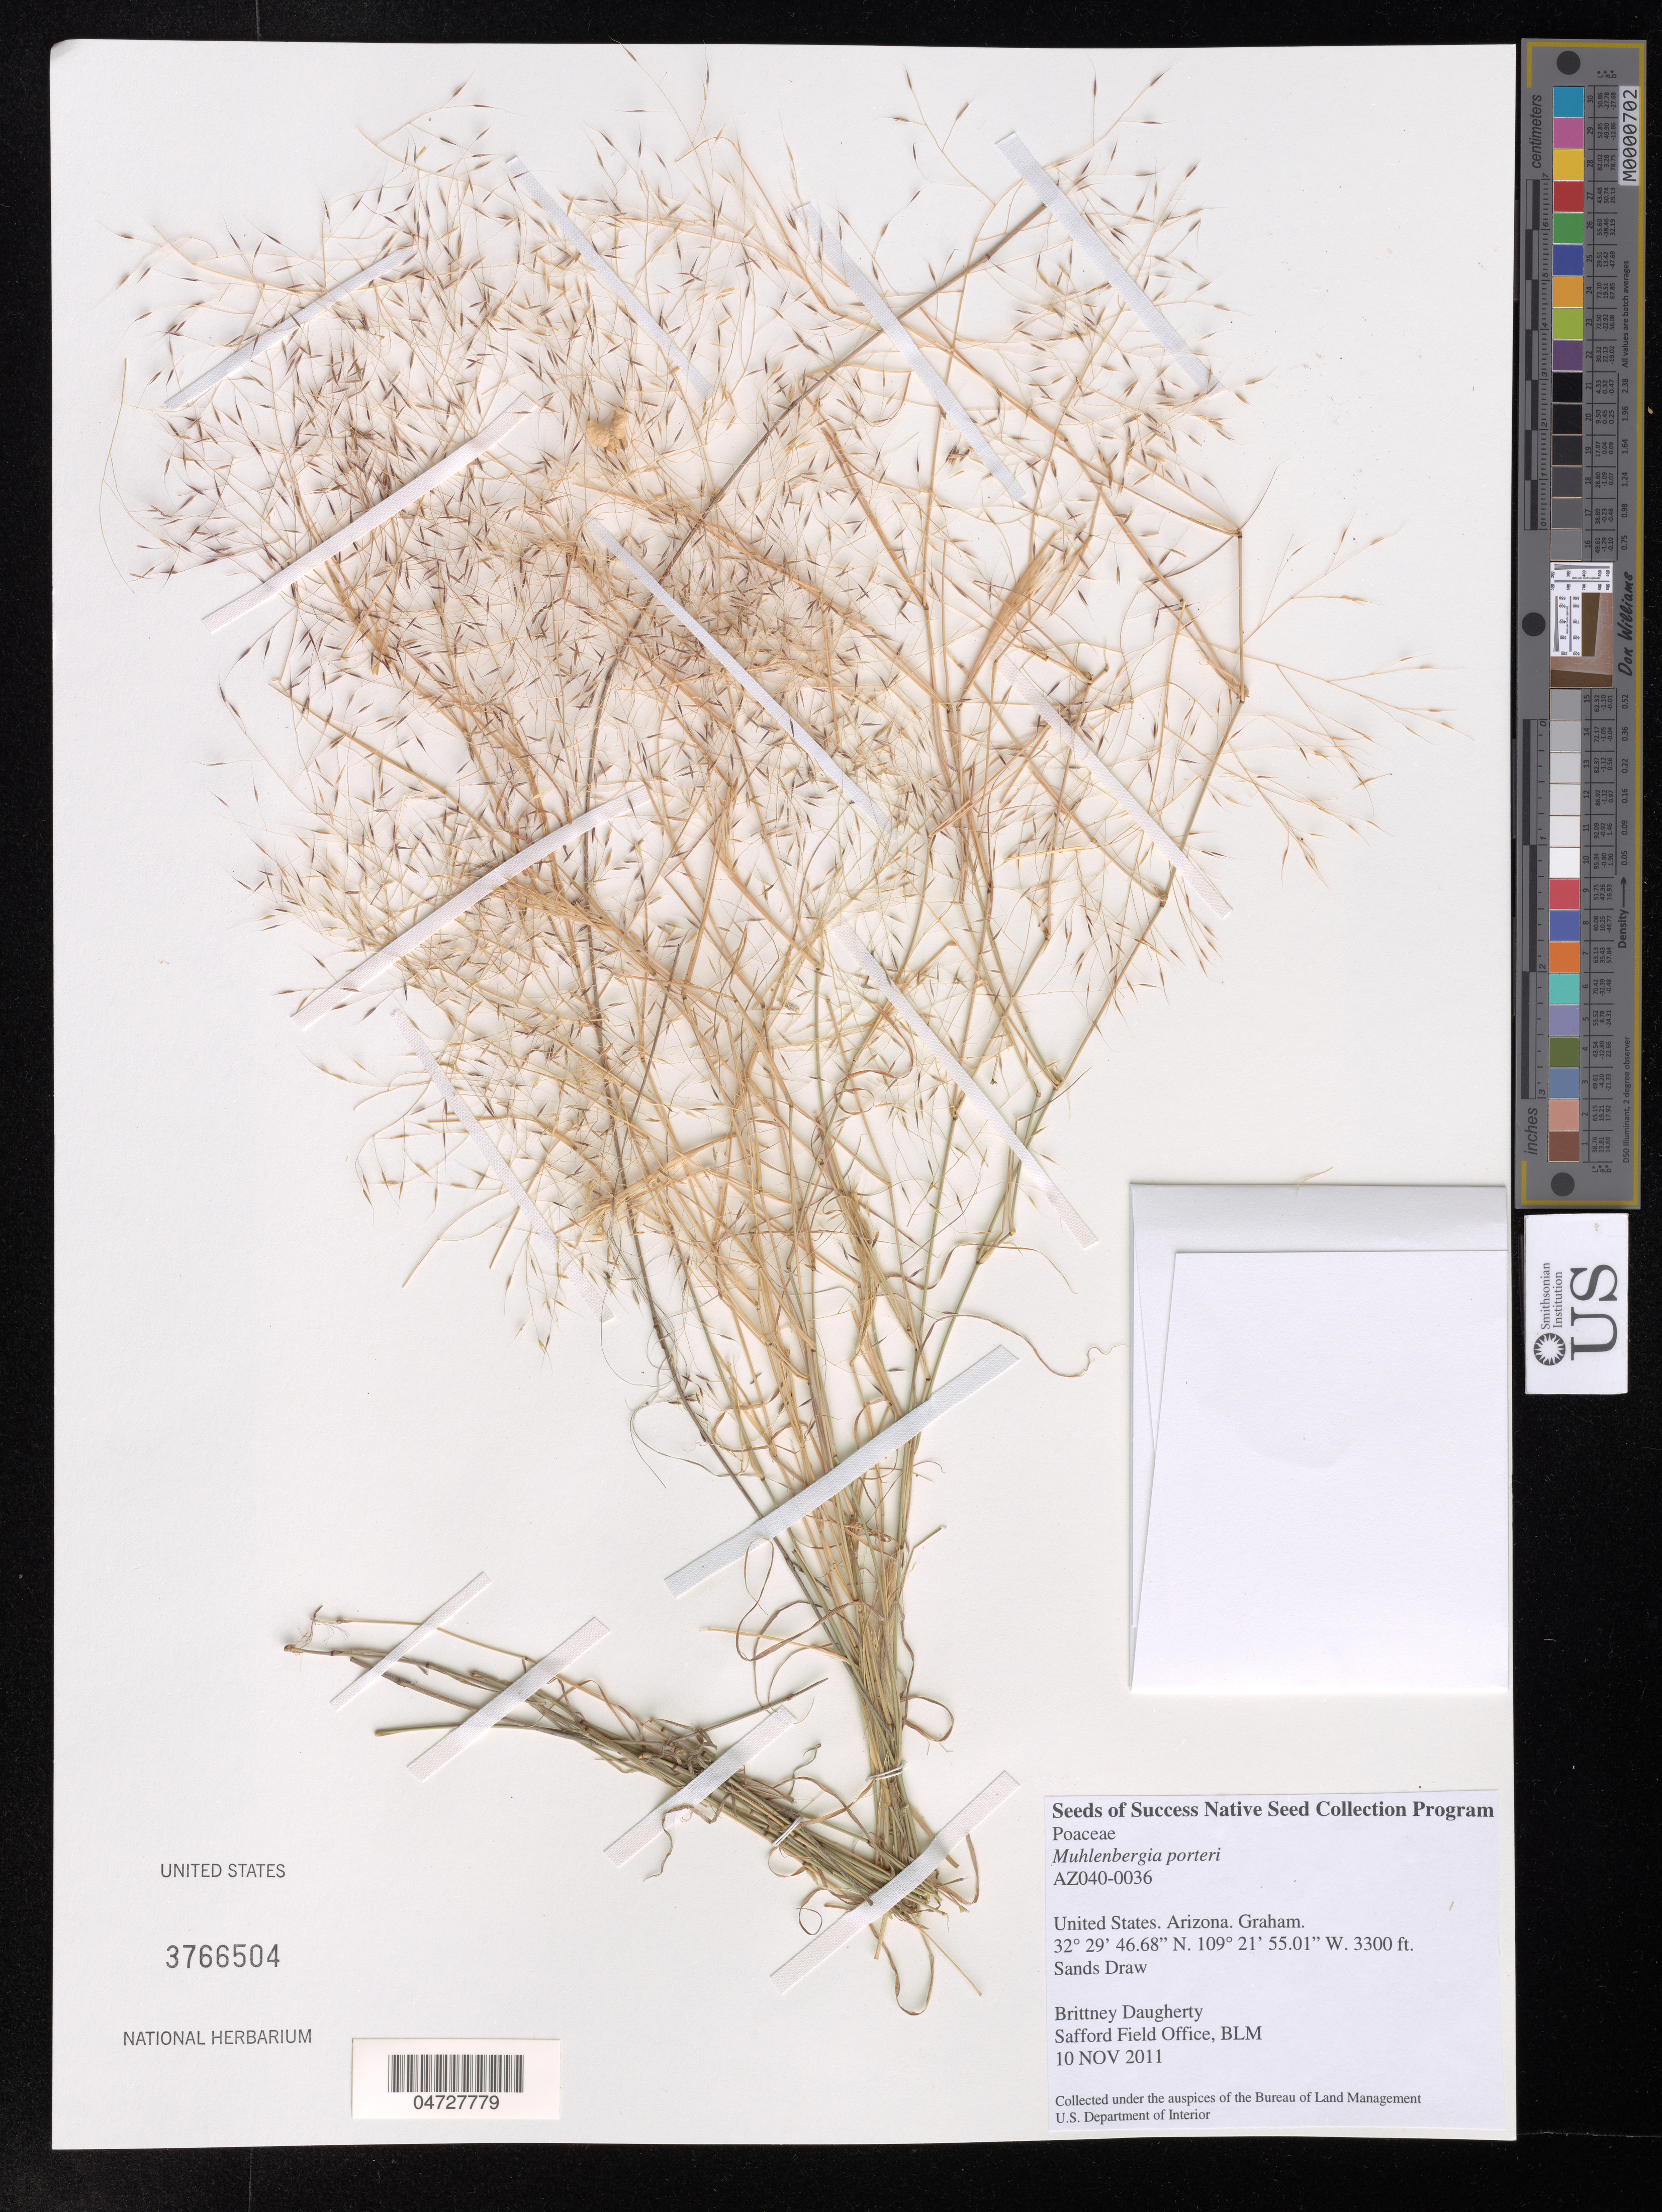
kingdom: Plantae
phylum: Tracheophyta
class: Liliopsida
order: Poales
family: Poaceae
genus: Muhlenbergia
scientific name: Muhlenbergia porteri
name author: Scribn. in W.J. Beal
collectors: B. Daugherty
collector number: AZ040-0036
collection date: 2011-11-10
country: United States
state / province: Arizona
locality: Graham. Sands Draw.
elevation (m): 1006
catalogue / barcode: US 3766504